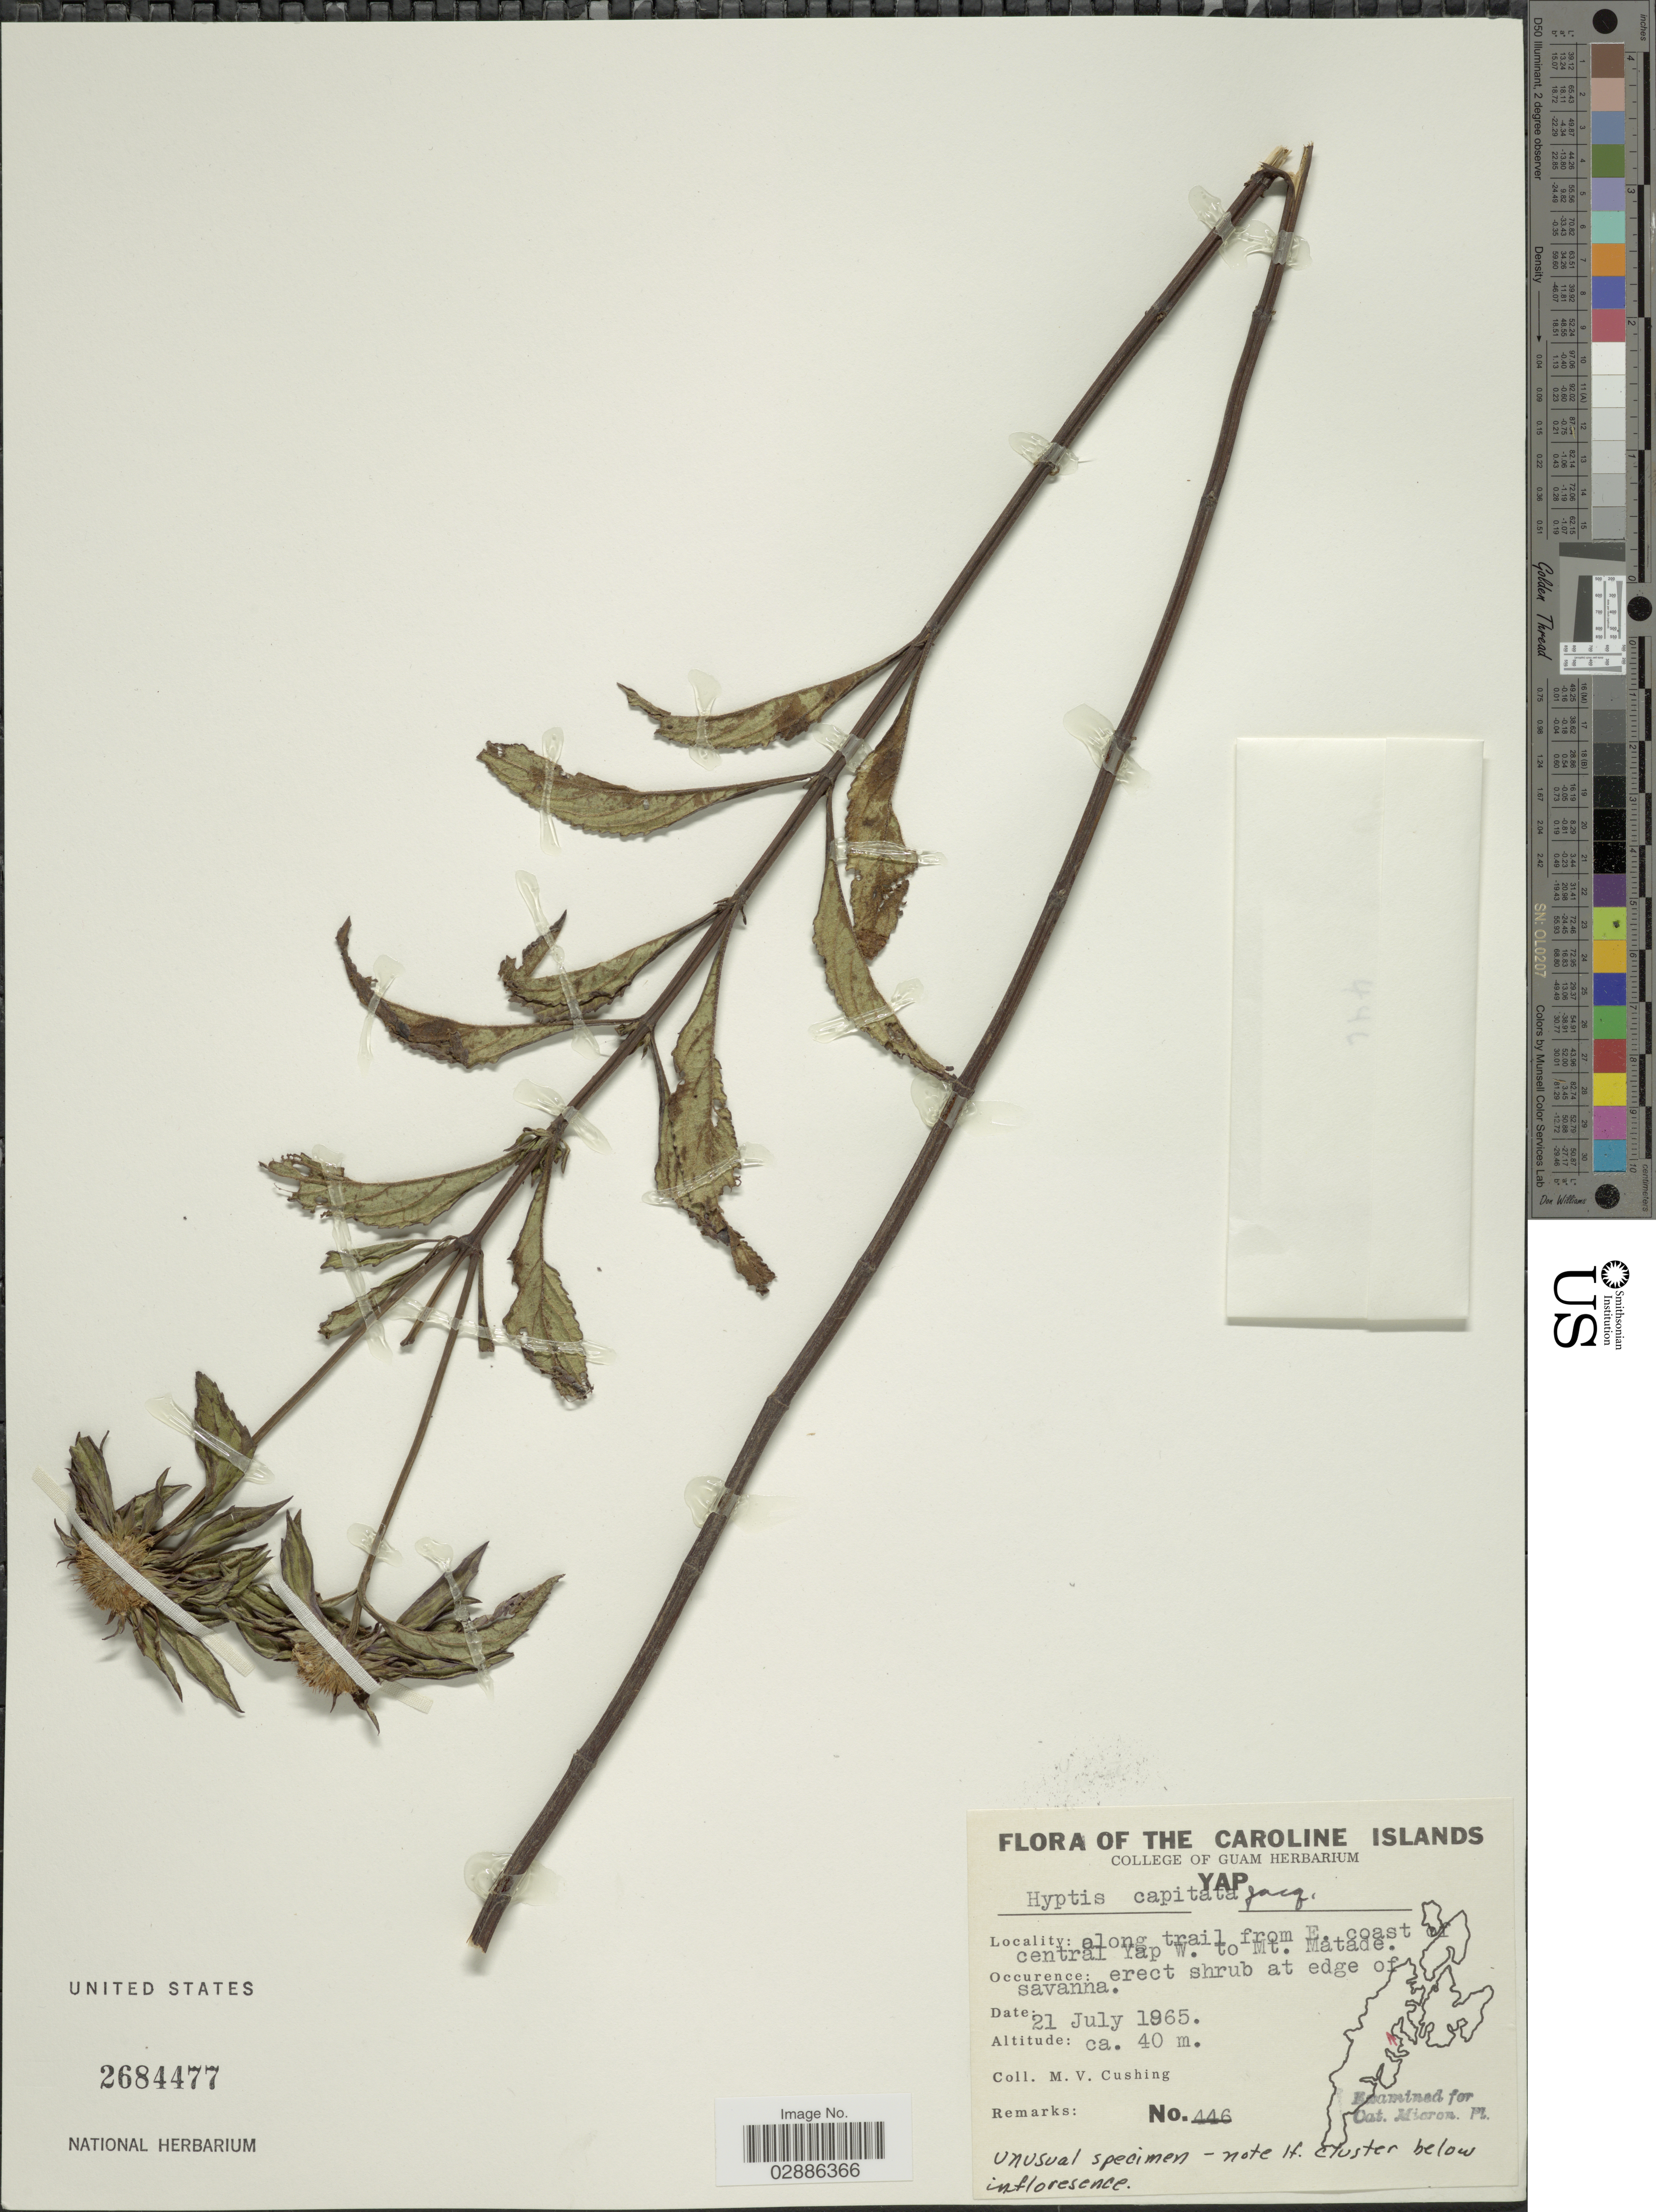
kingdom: Plantae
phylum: Tracheophyta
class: Magnoliopsida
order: Lamiales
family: Lamiaceae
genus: Hyptis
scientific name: Hyptis capitata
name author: Jacq.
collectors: M. V. Cushing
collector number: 446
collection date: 1965-07-21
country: Micronesia, Federated States of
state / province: Yap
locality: The Caroline Islands, Yap, along trail from E. coast of central Yap W. to Mt. Matade.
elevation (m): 40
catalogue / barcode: US 2684477